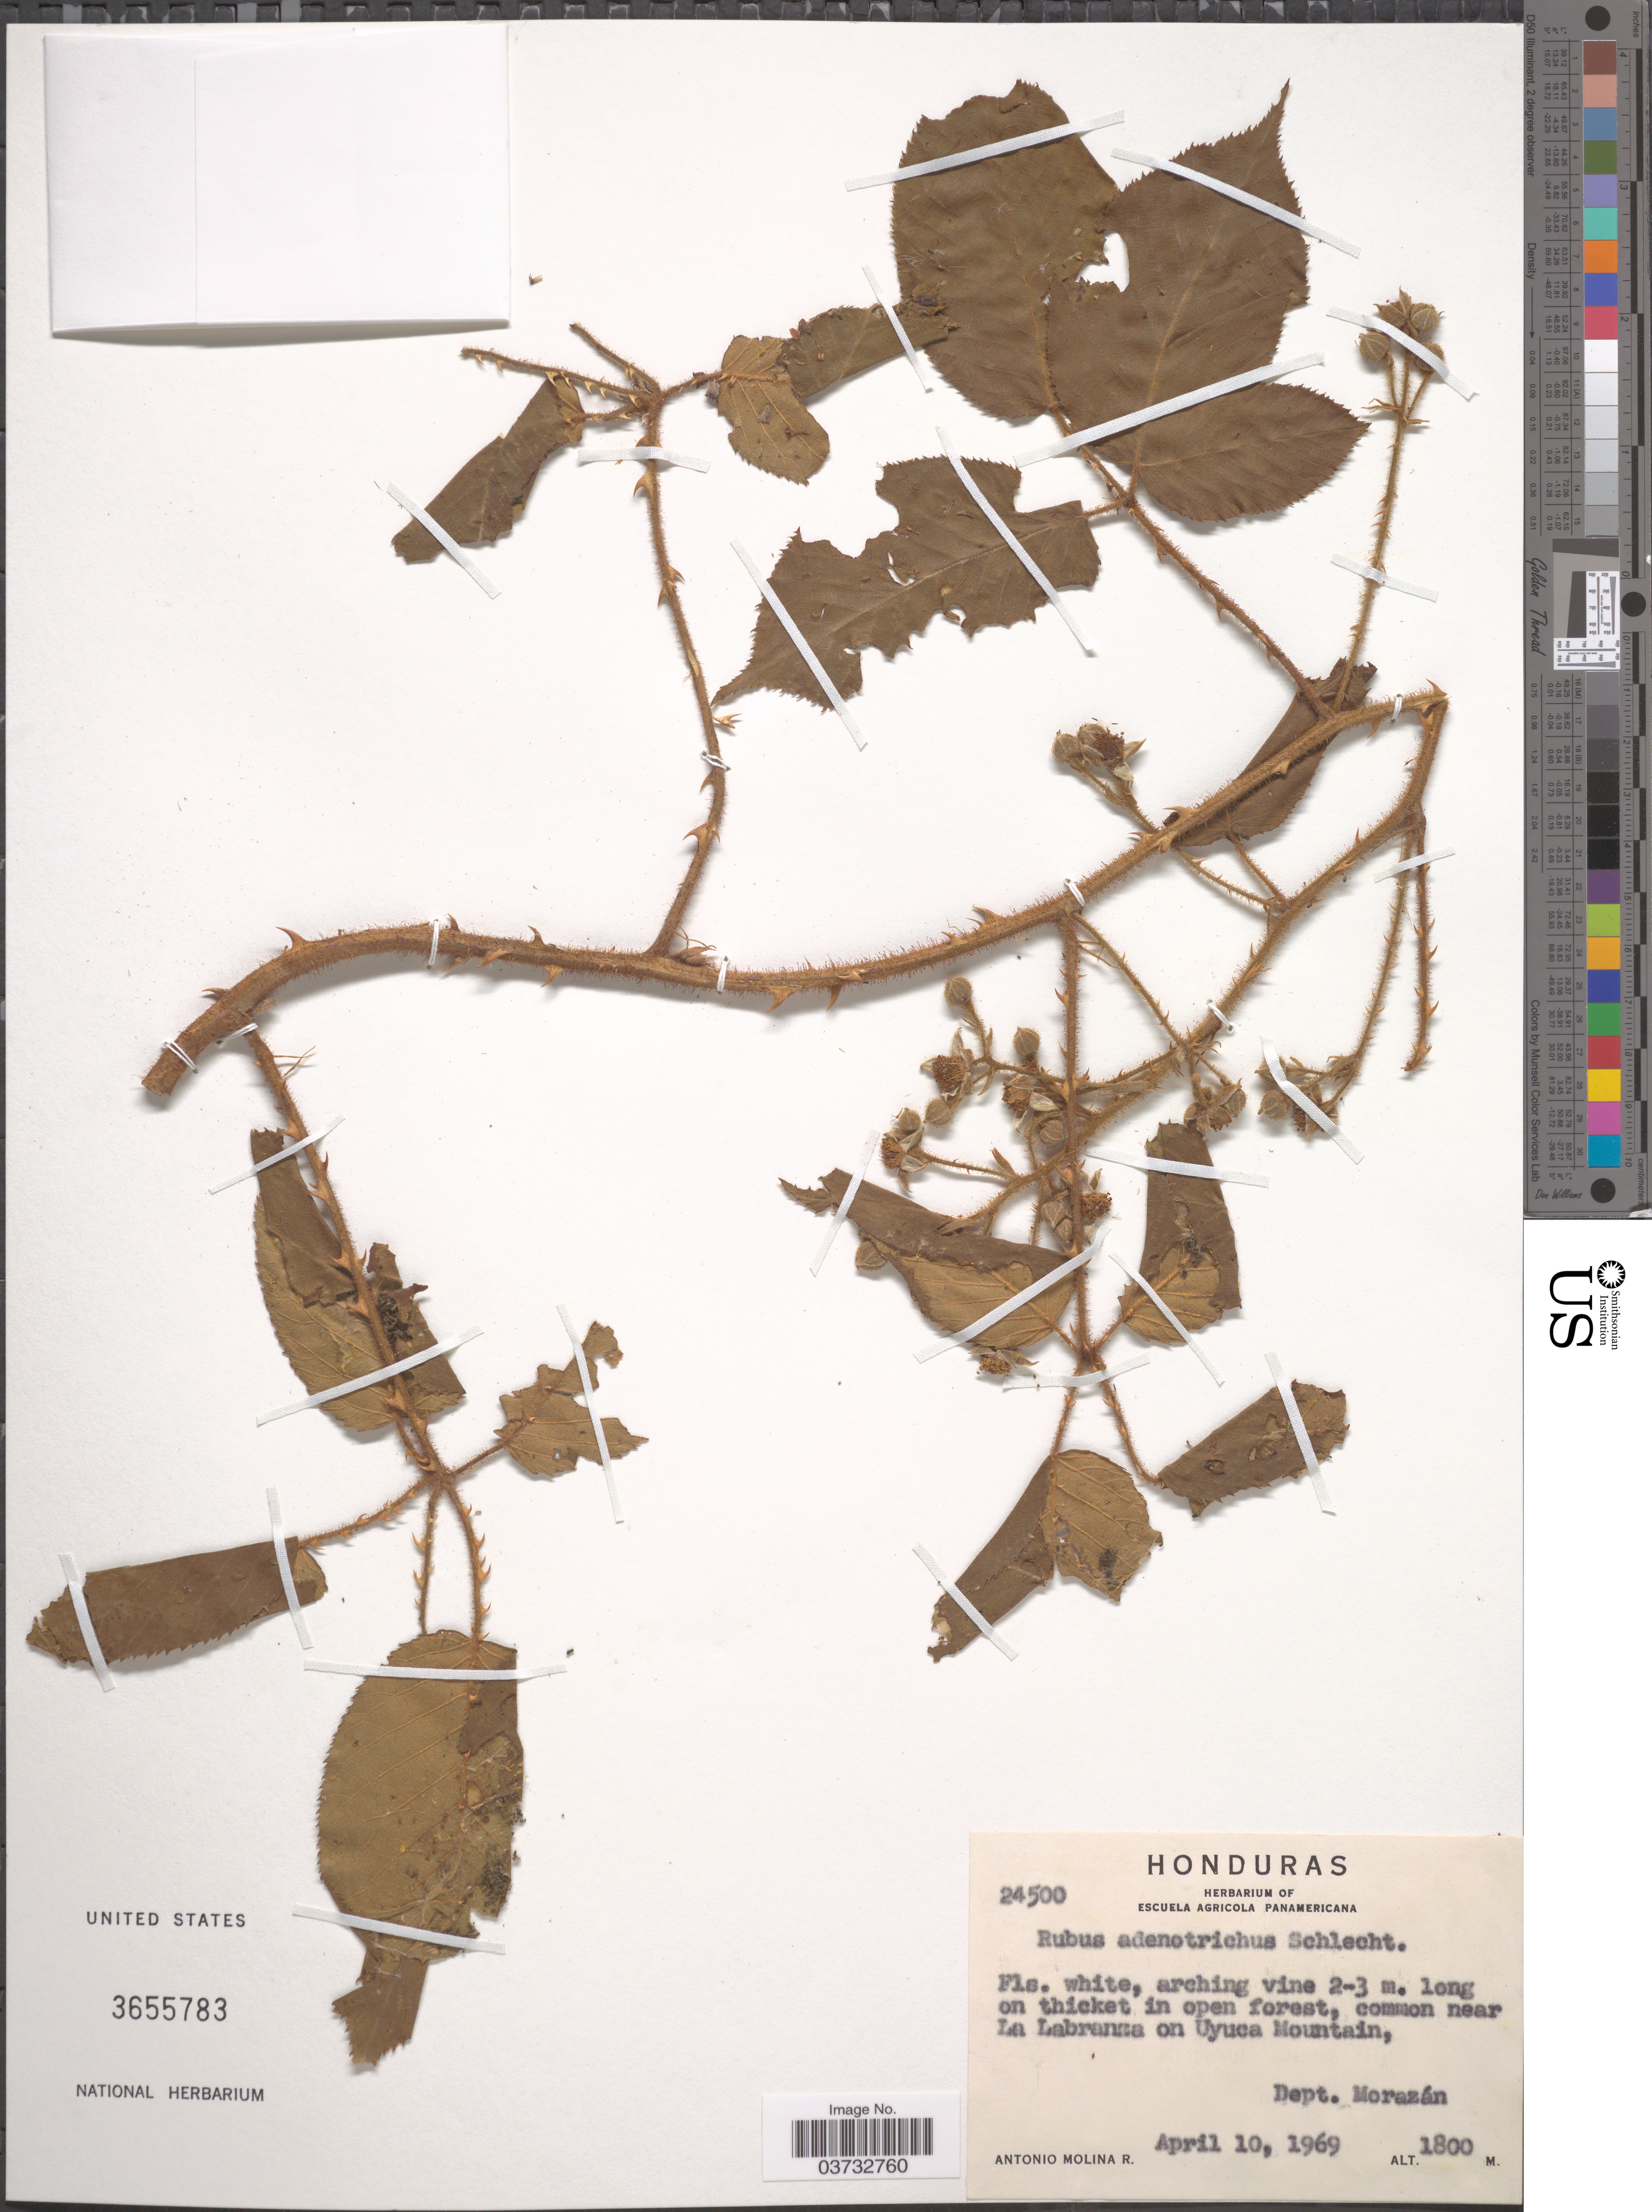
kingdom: Plantae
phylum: Tracheophyta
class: Magnoliopsida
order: Rosales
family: Rosaceae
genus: Rubus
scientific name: Rubus adenotrichos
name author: Schltdl.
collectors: A. Molina R.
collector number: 24500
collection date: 1969-04-10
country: Honduras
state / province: Fco. Morazán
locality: Near La Labranza on Uyuca Mountain, Dept. Morazán.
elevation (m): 1800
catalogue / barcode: US 3655783